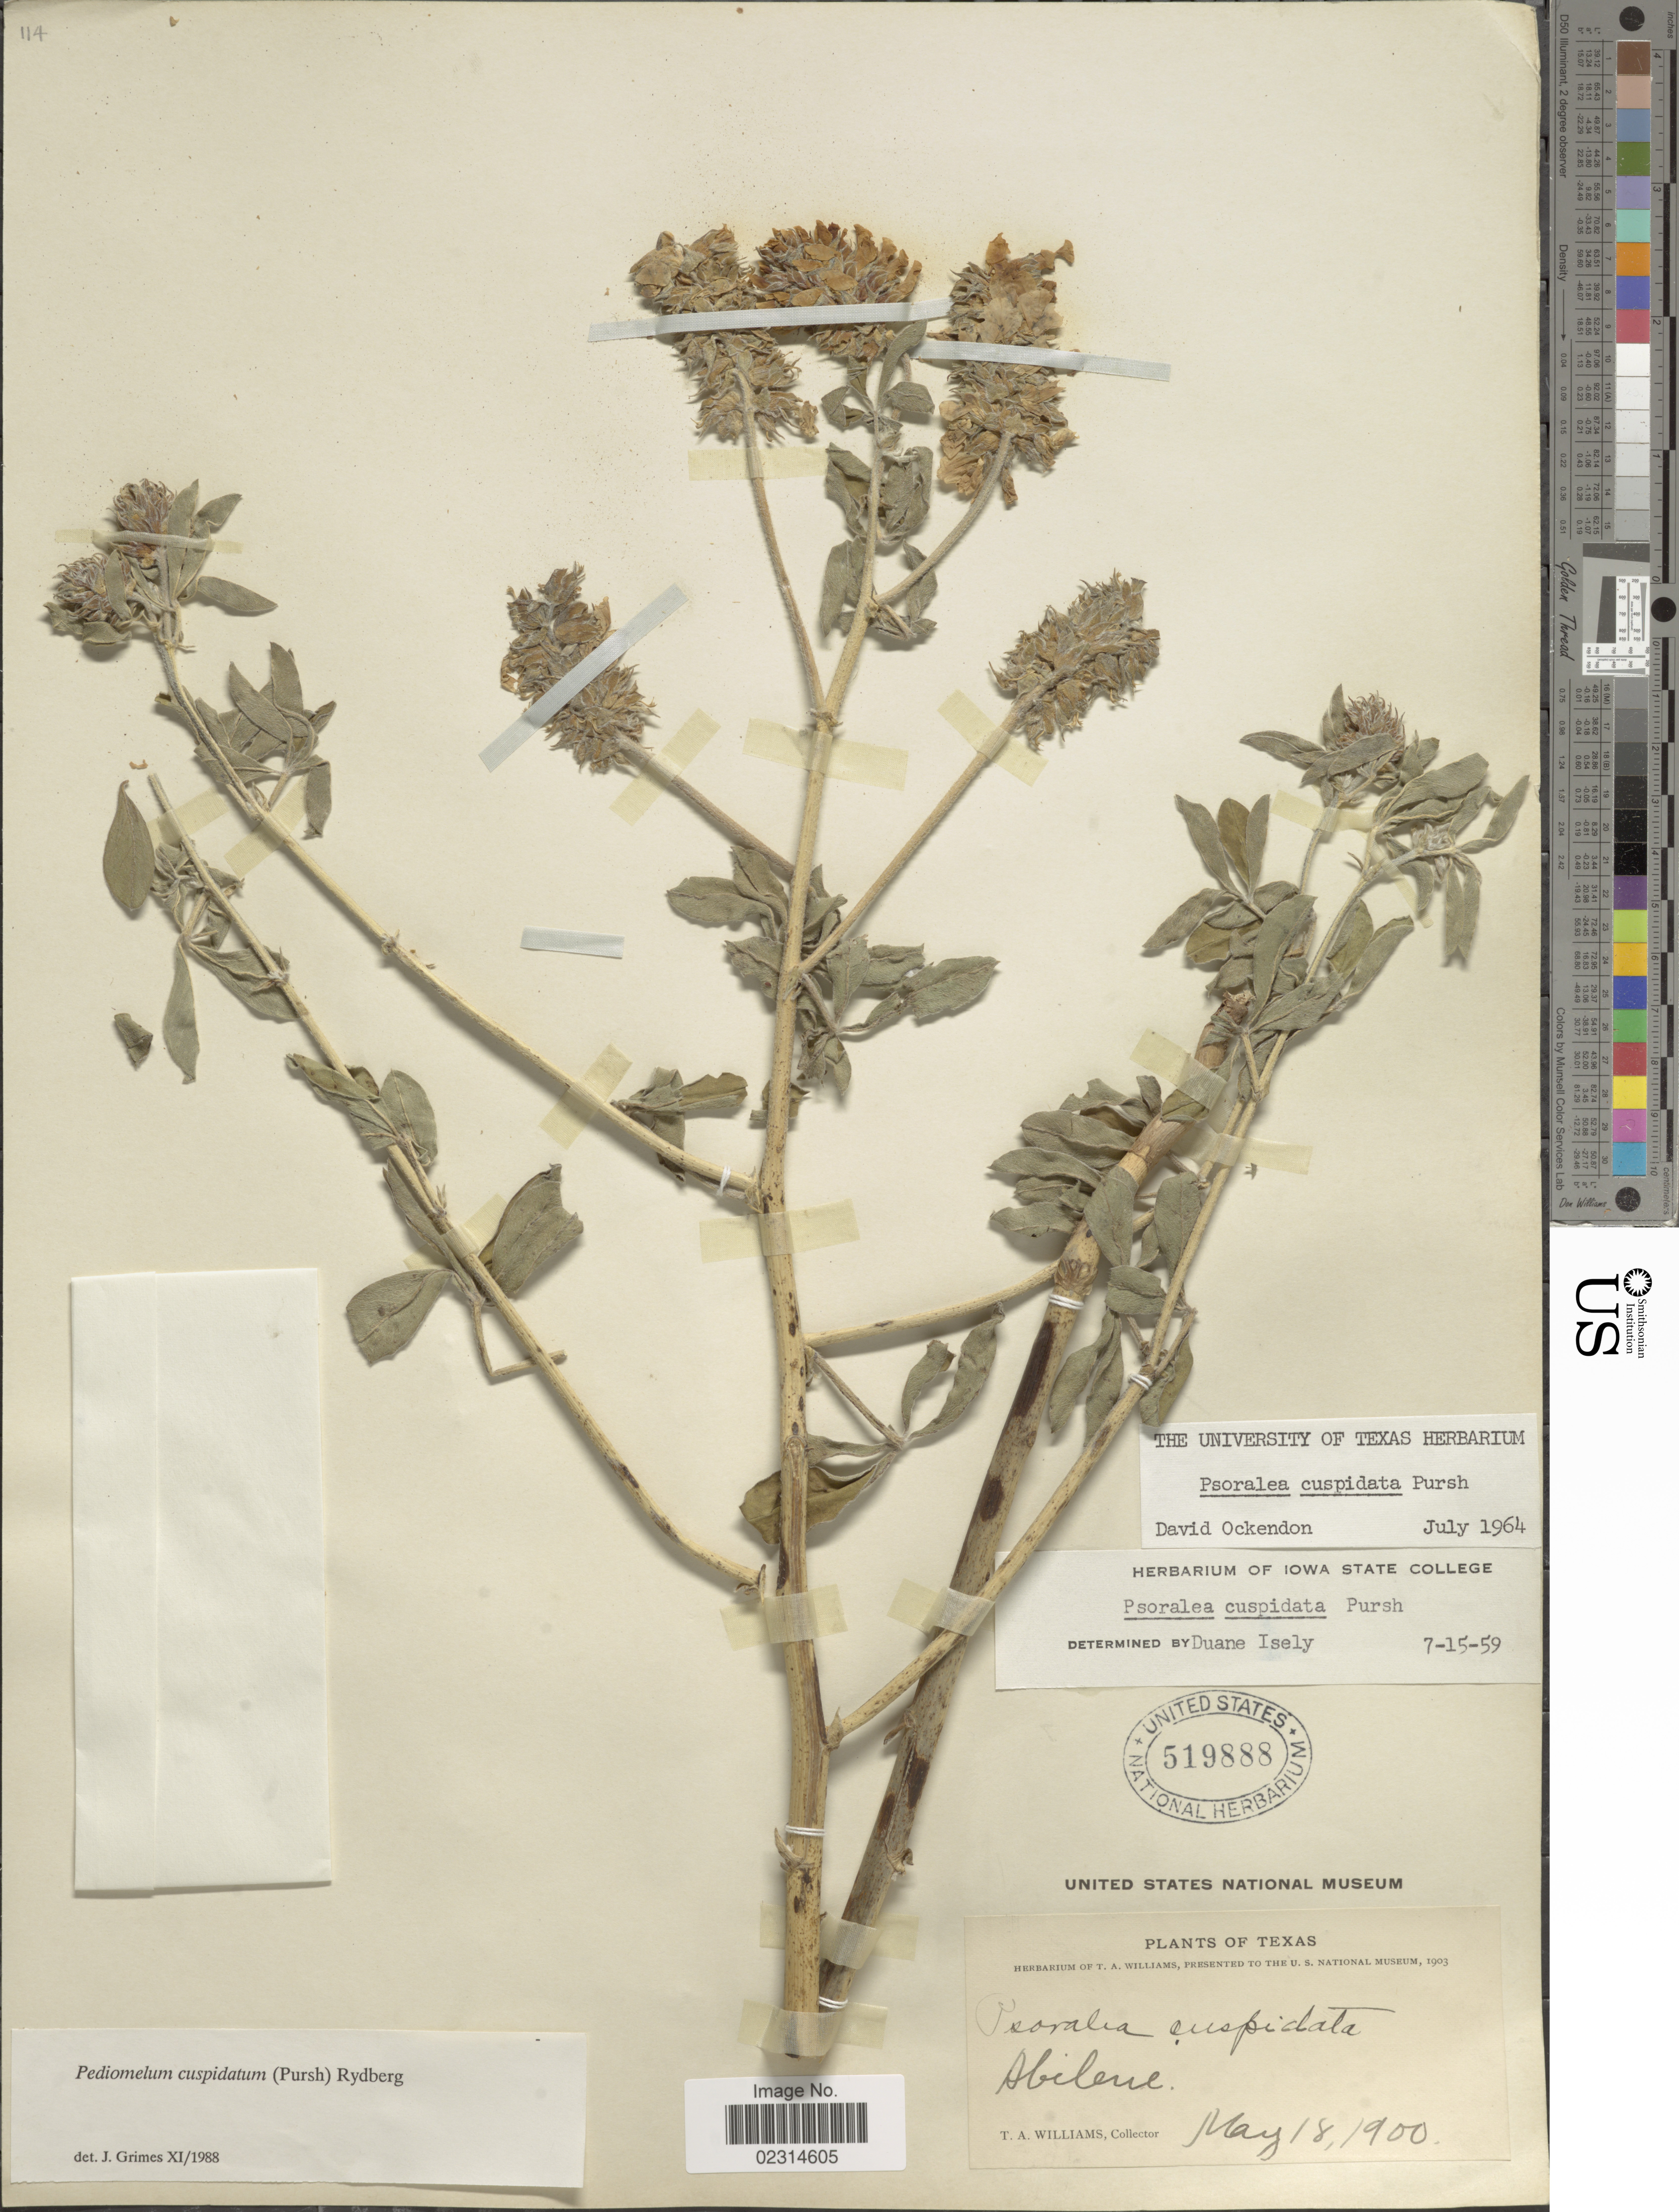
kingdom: Plantae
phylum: Tracheophyta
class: Magnoliopsida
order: Fabales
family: Fabaceae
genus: Pediomelum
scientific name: Pediomelum cuspidatum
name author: (Pursh) Rydb.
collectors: T. A. Williams (herbarium)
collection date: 1900-05-18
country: United States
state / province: Texas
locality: Abilane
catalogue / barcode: US 519888